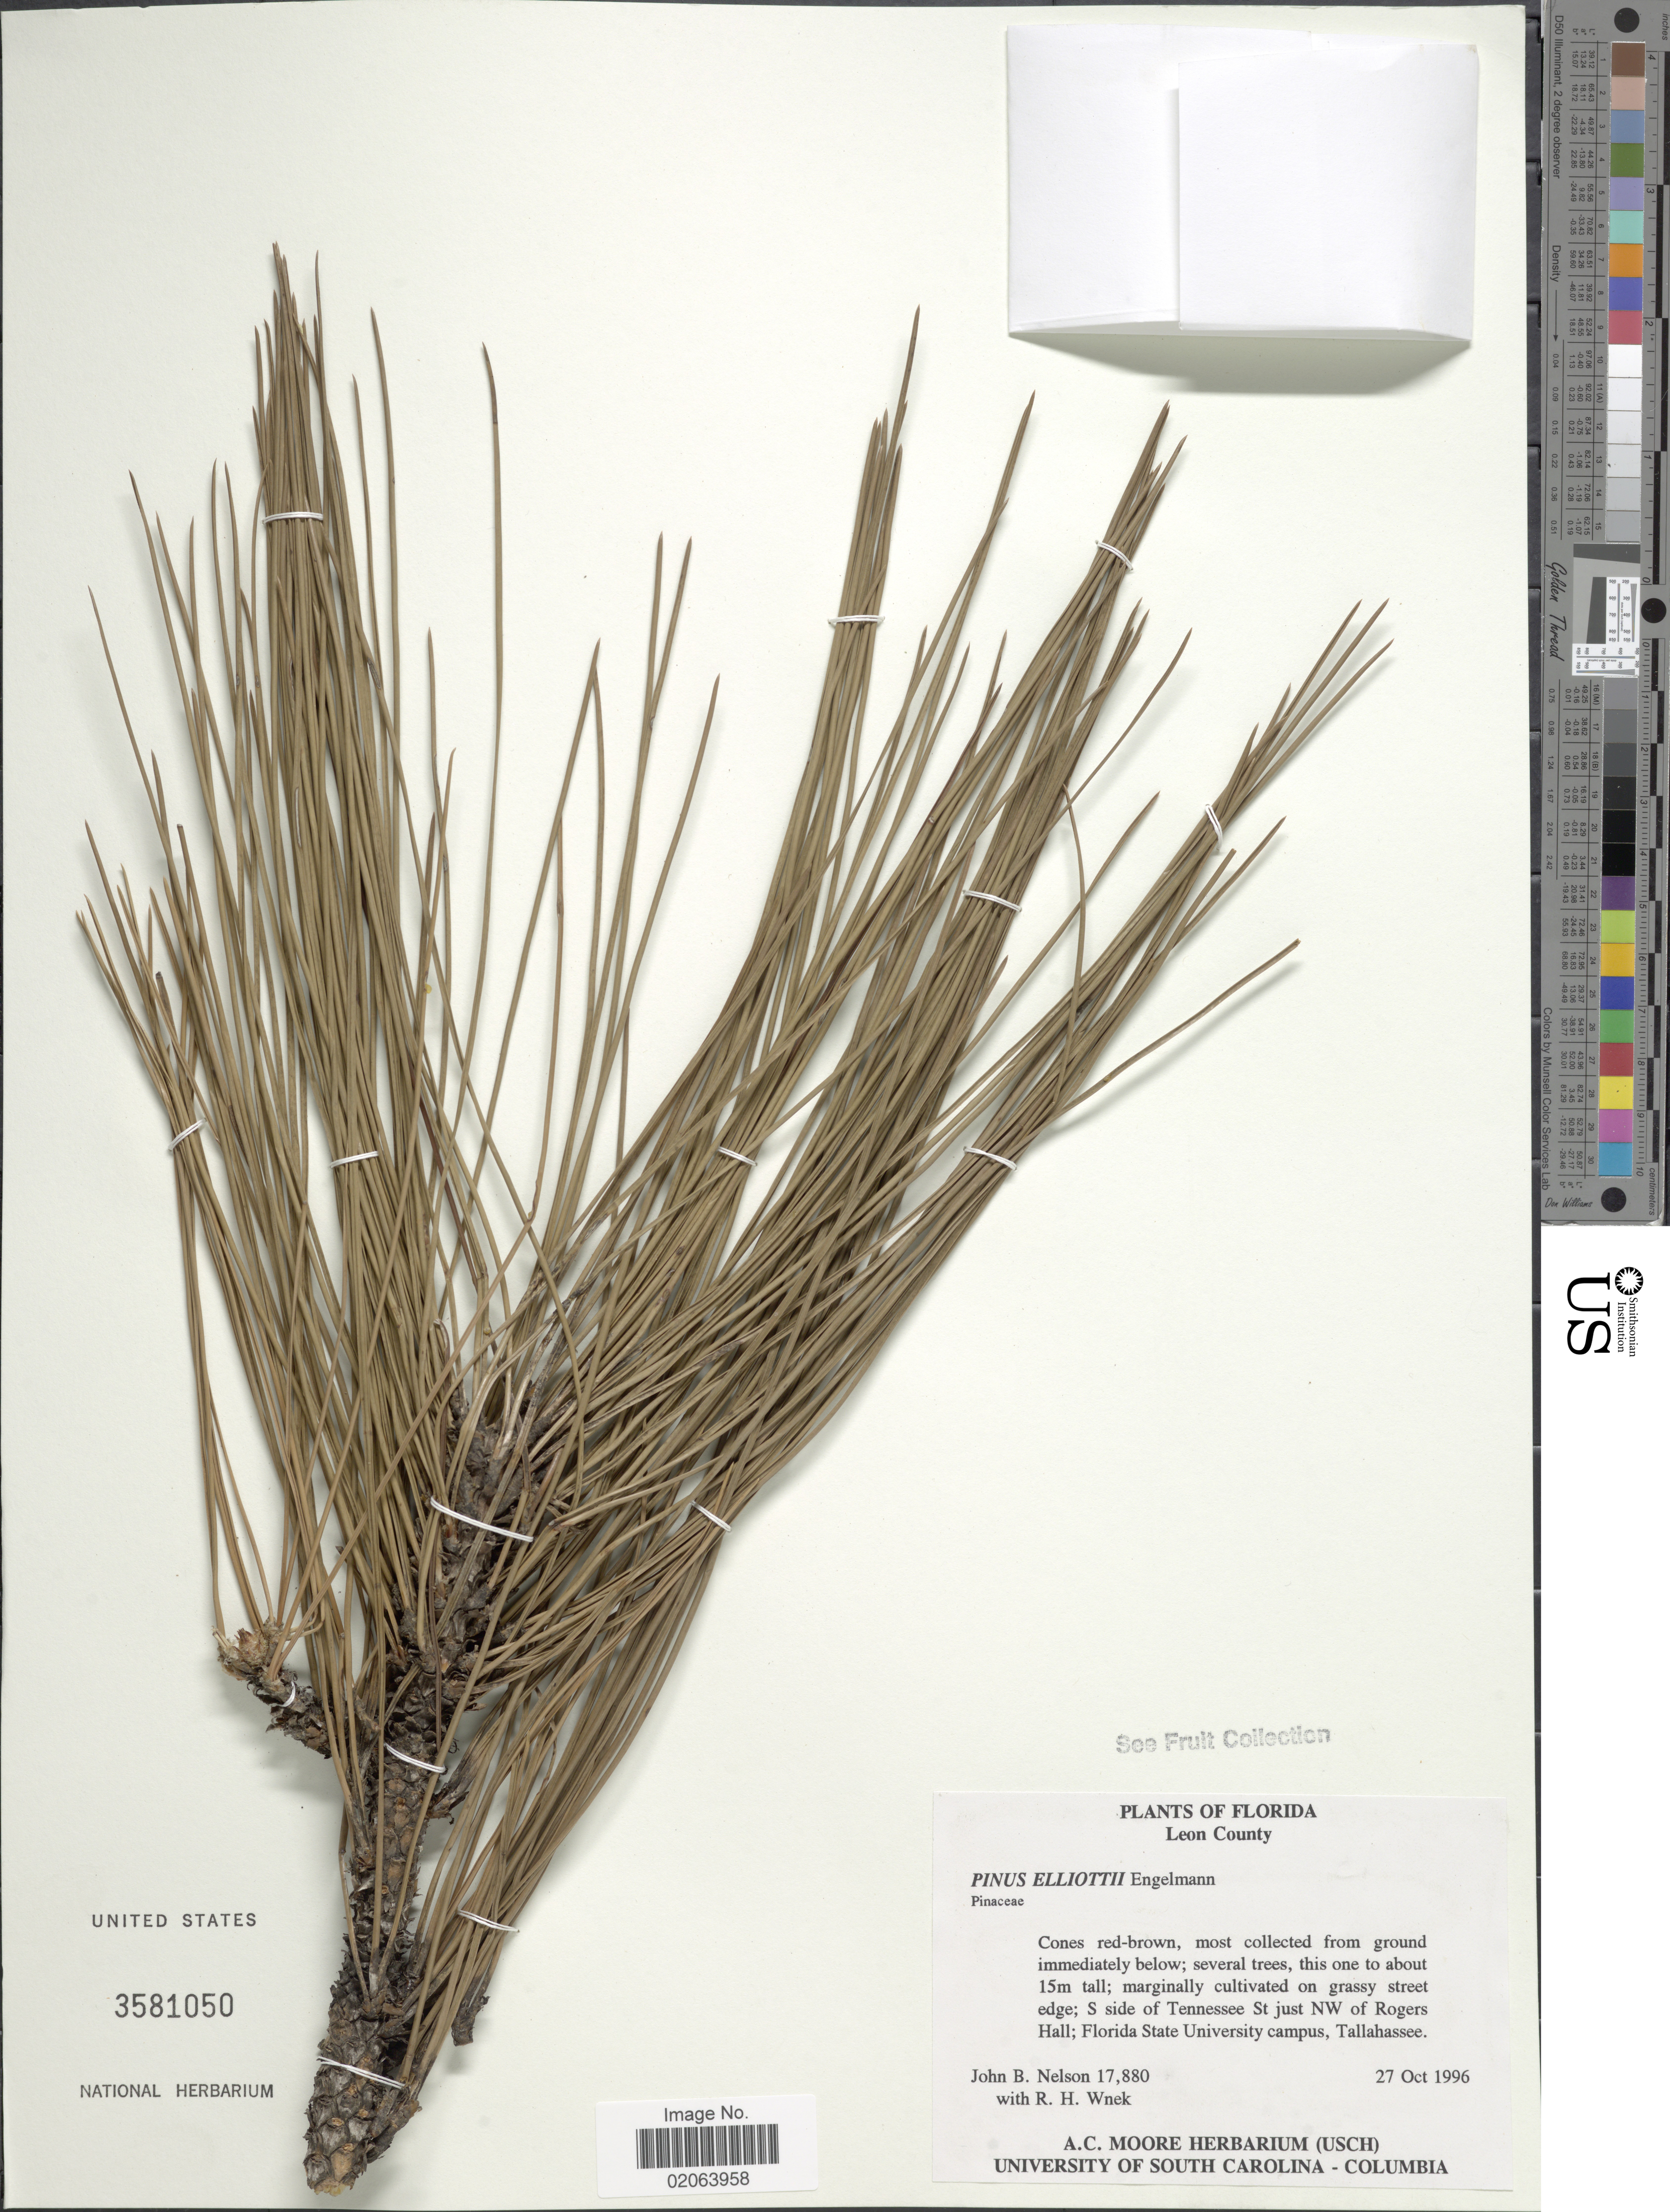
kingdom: Plantae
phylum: Tracheophyta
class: Pinopsida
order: Pinales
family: Pinaceae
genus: Pinus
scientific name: Pinus elliottii var. densa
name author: Little & K.W. Dorman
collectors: J. B. Nelson & R. Wnek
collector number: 17880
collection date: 1996-10-27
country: United States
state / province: Florida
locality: Leon County. S side of Tennessee St just NW of Rogers Hall, Florida State University Campus, Tallahassee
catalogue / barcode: US 3581050